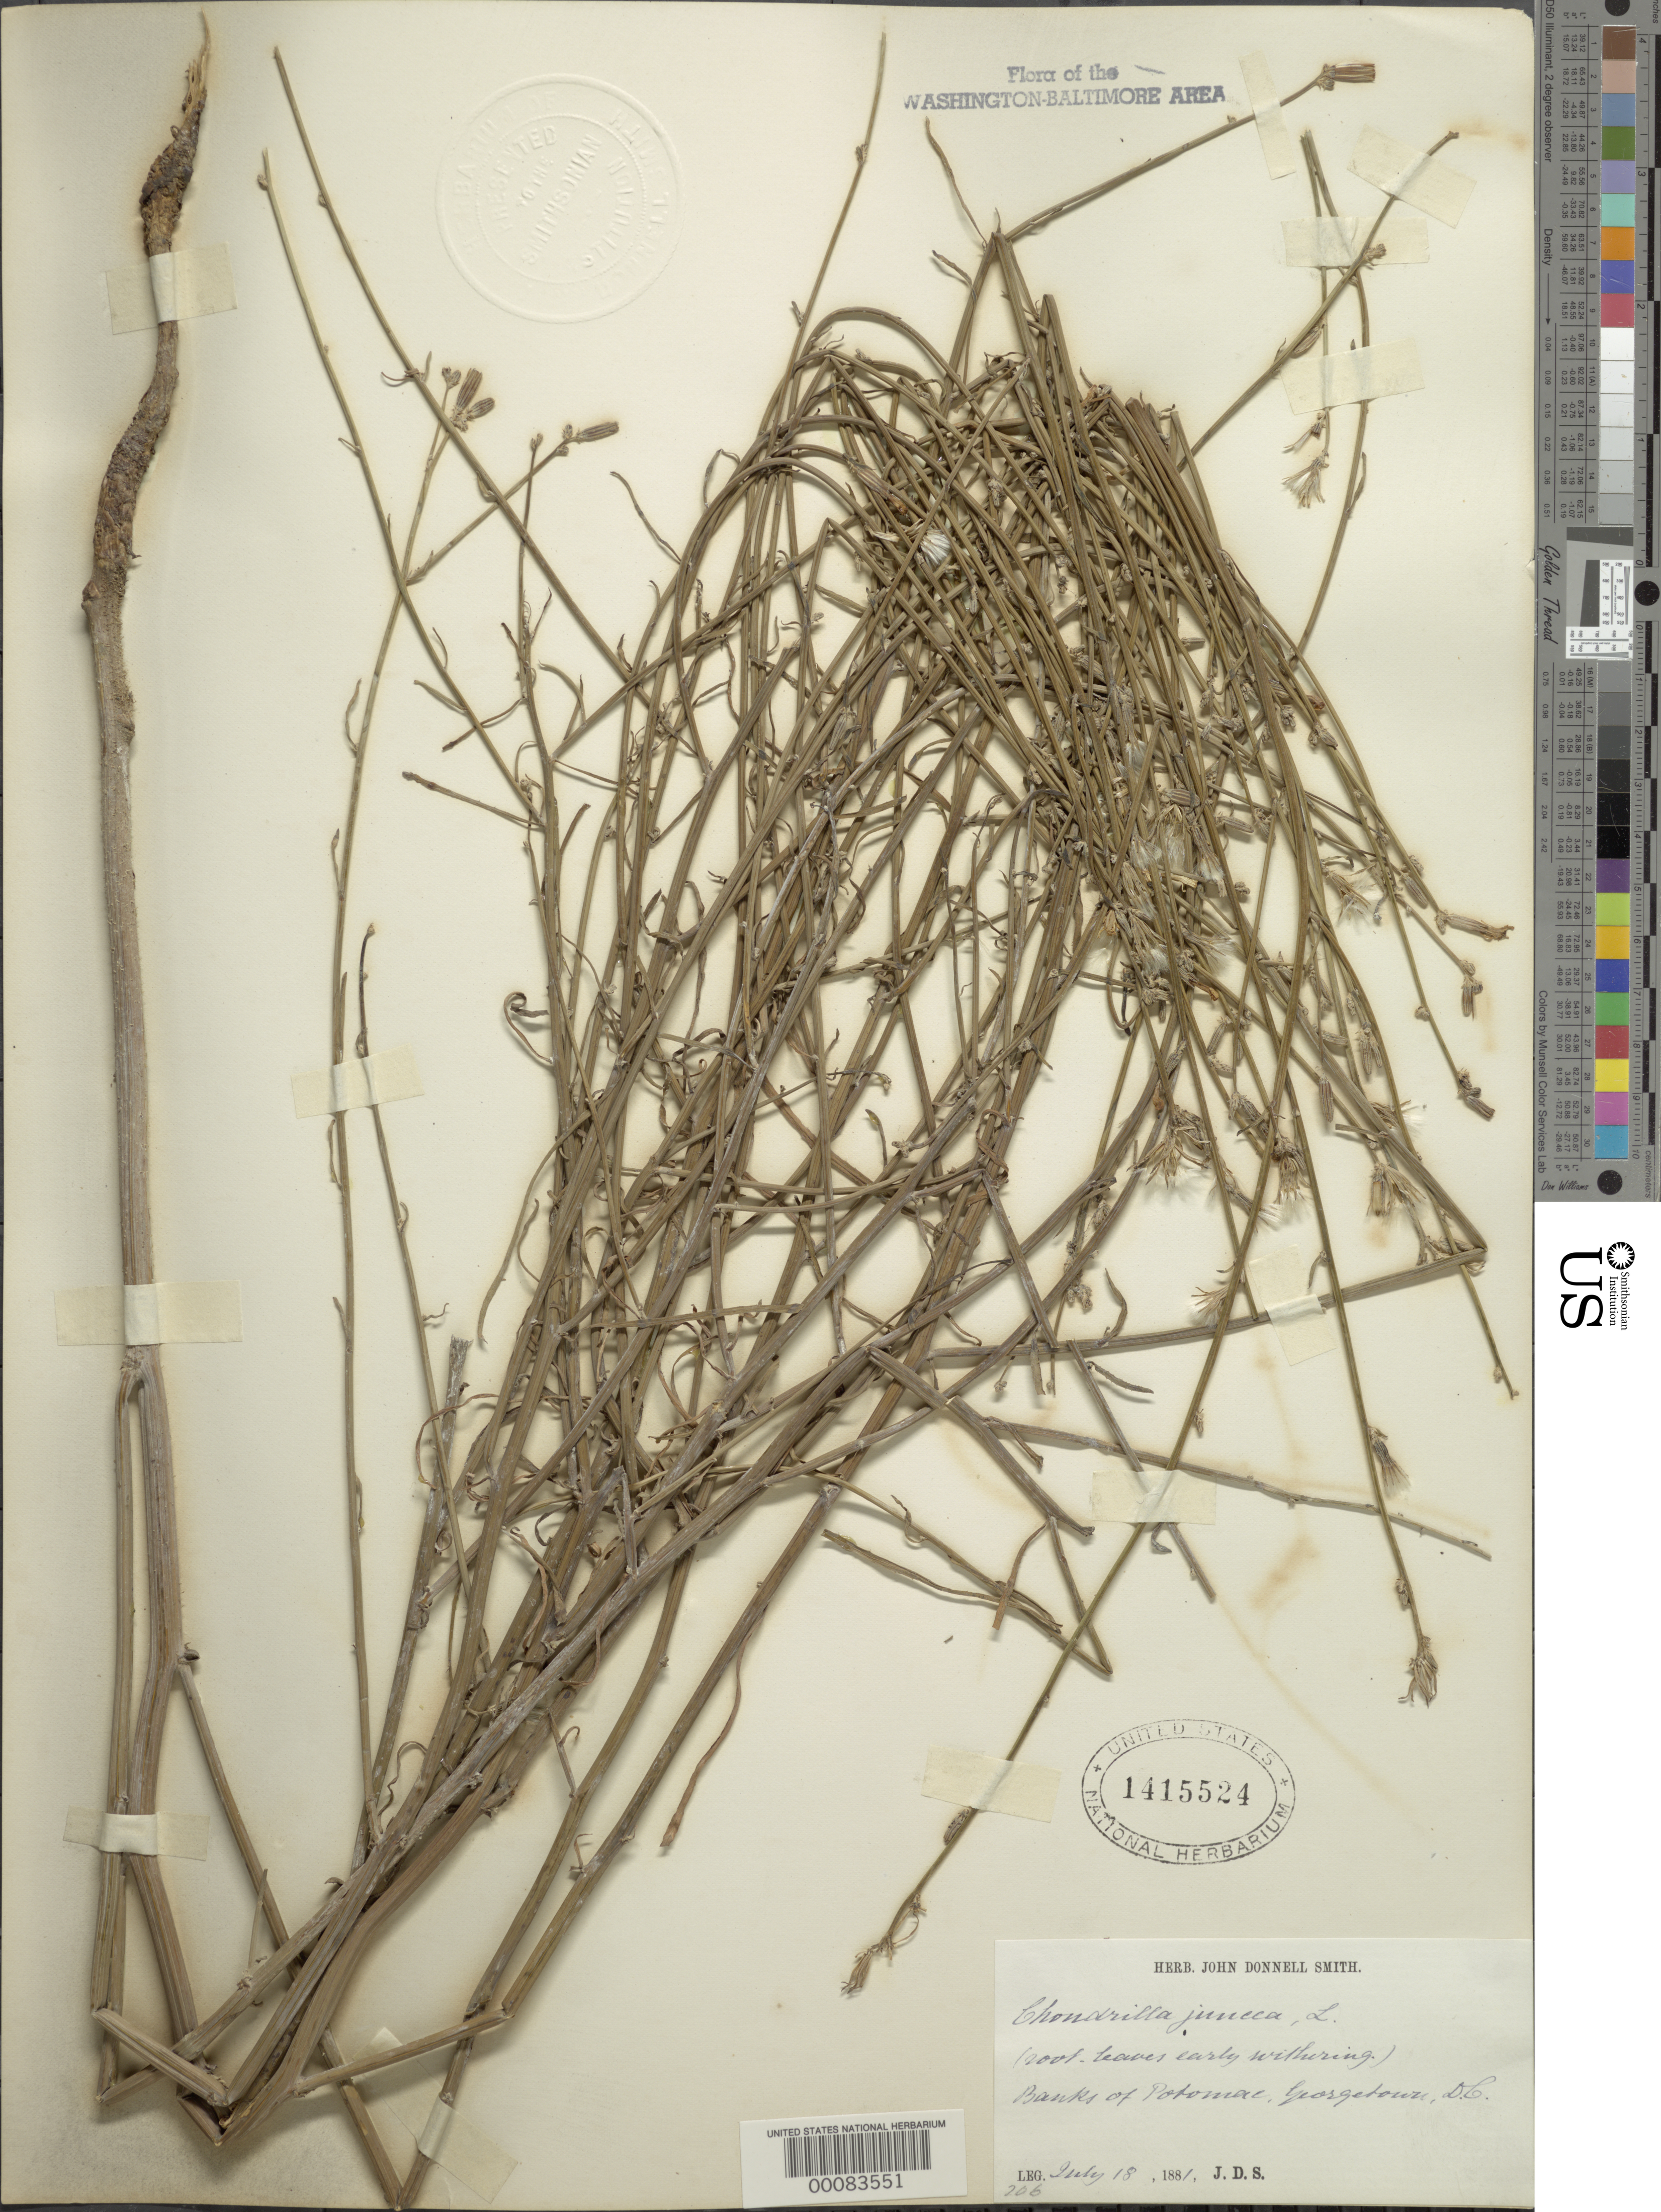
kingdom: Plantae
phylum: Tracheophyta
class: Magnoliopsida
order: Asterales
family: Asteraceae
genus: Chondrilla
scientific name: Chondrilla juncea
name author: L.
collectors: J. Donnell Smith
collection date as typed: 18 Jul 1881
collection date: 1881-07-18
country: United States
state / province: District of Columbia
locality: Georgetown Banks of the Potomac C. & O. Canal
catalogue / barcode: US 1415524